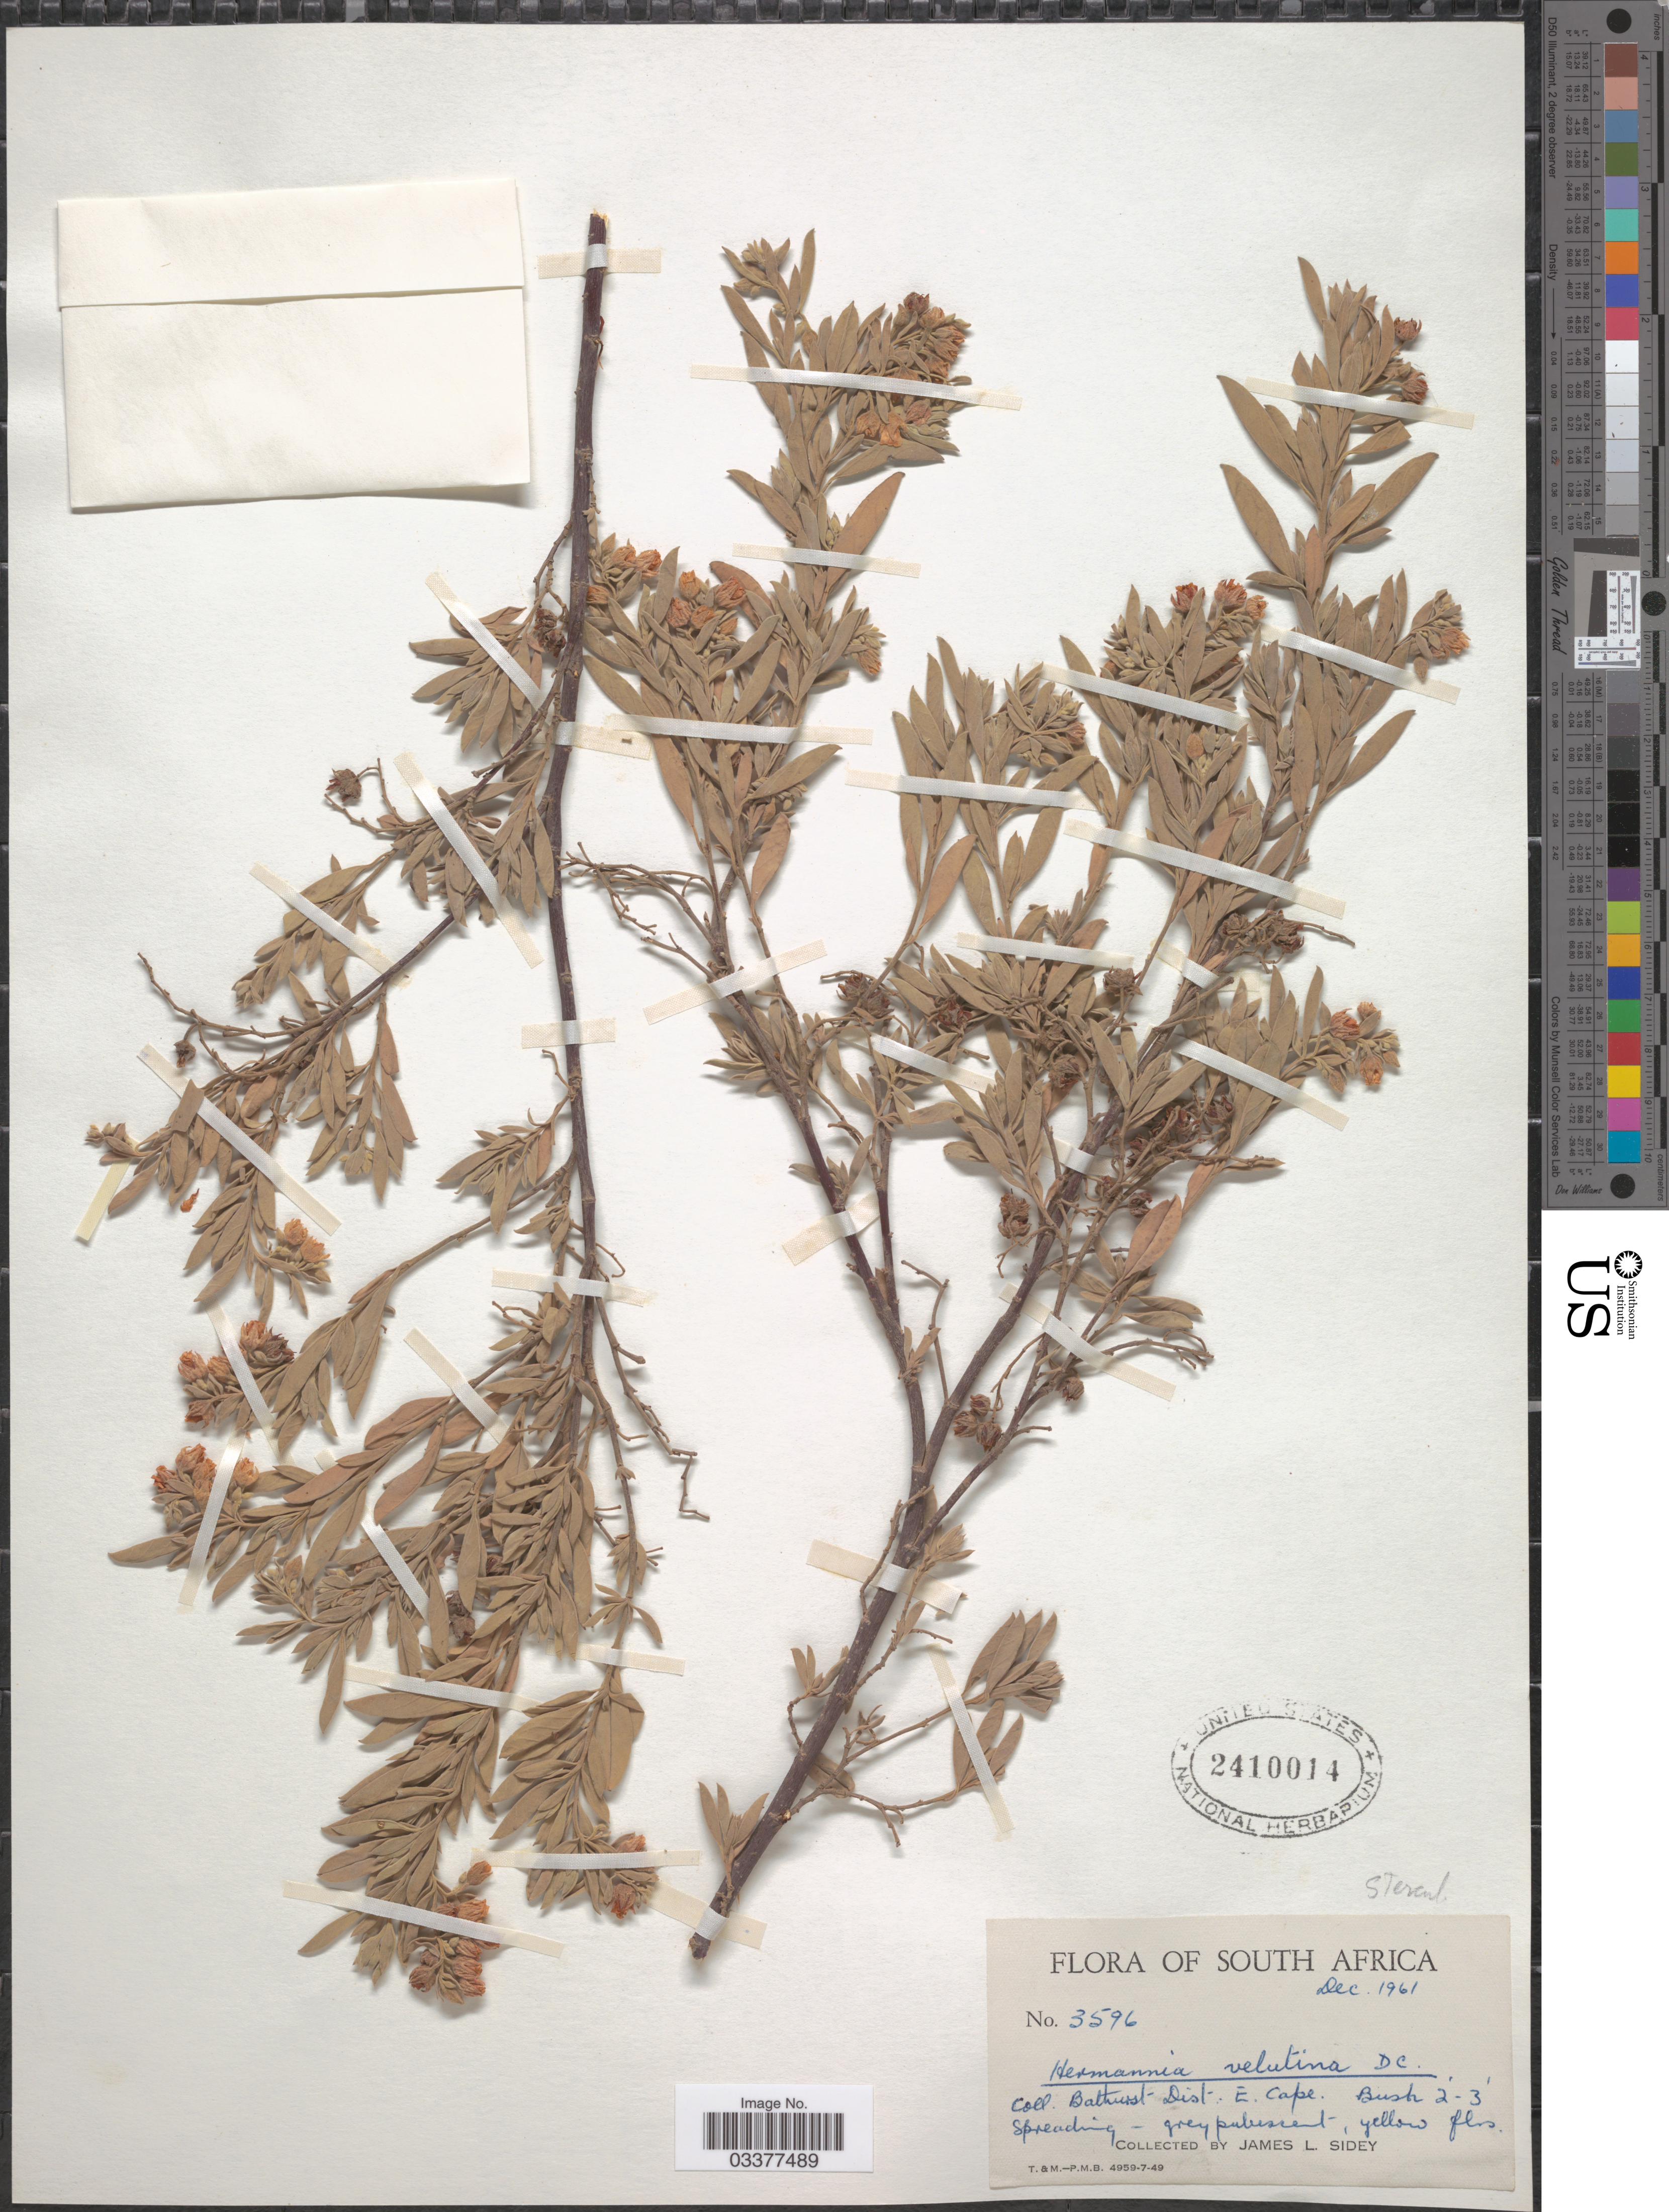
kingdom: Plantae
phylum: Tracheophyta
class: Magnoliopsida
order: Malvales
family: Malvaceae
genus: Hermannia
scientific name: Hermannia velutina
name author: DC.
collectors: J. L. Sidey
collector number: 3596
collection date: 1961-12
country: South Africa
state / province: Eastern Cape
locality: Bathurst Dist. E. Cape.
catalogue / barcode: US 2410014